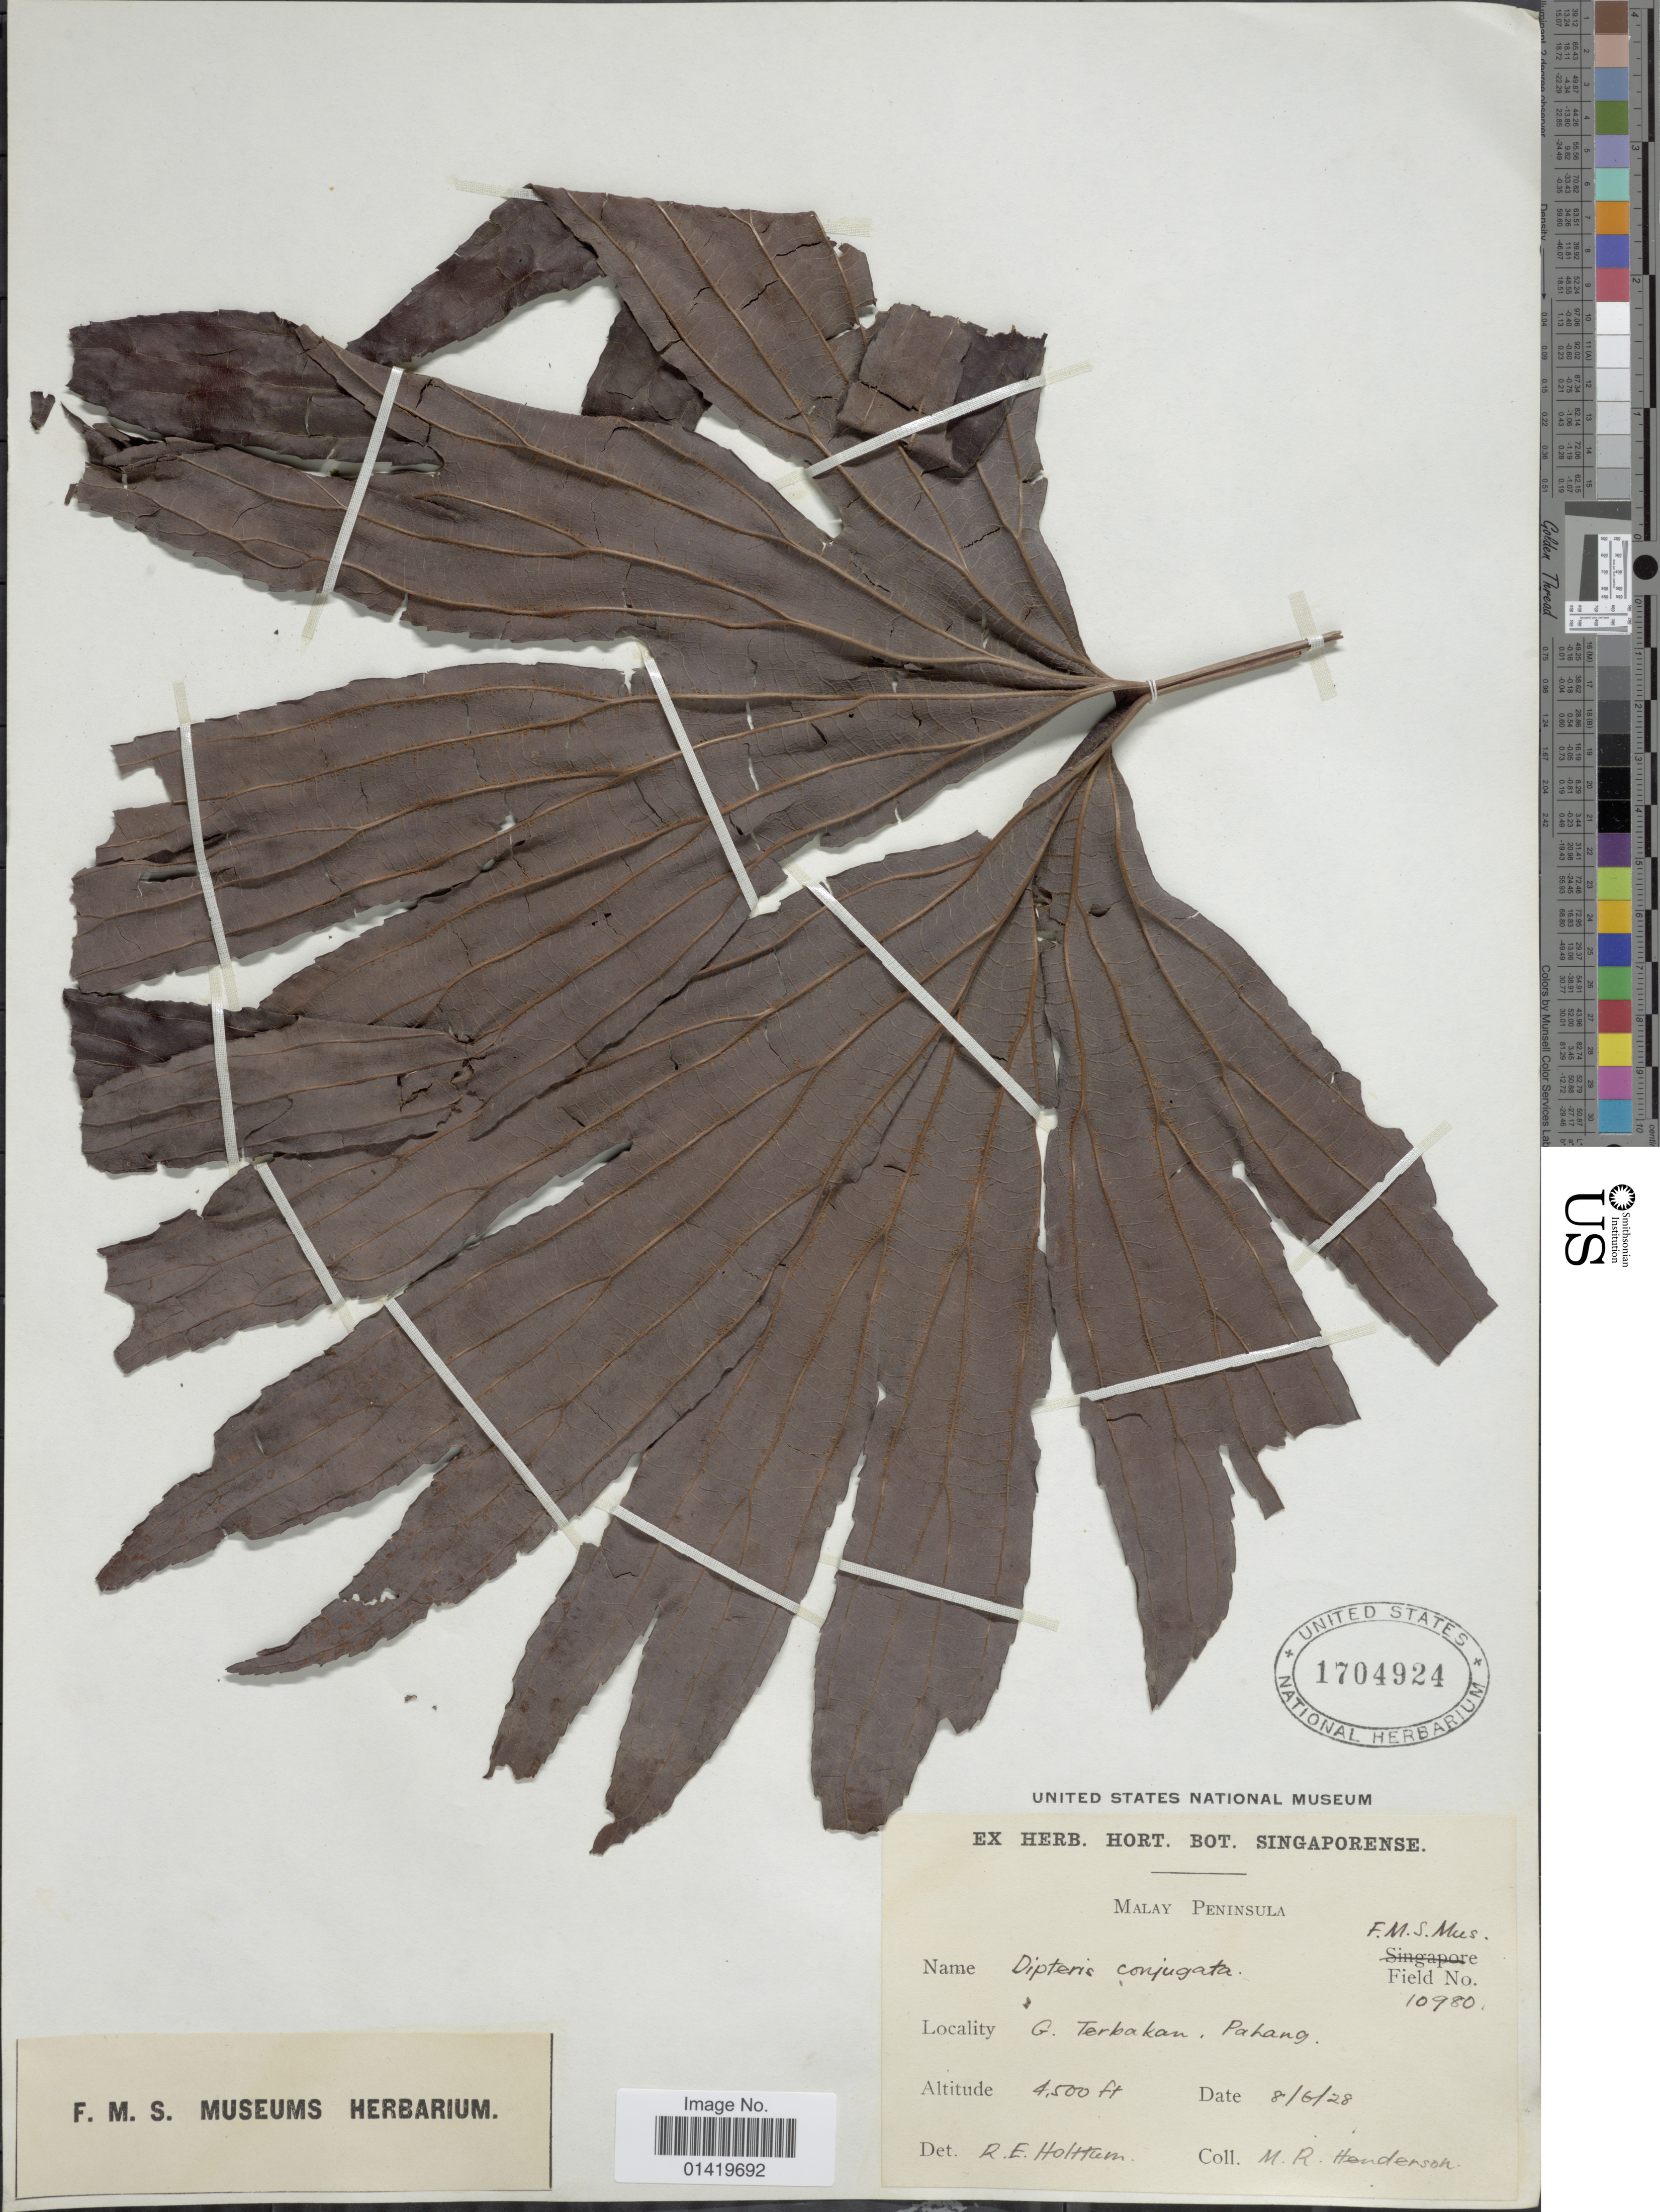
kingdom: Plantae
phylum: Tracheophyta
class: Polypodiopsida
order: Gleicheniales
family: Dipteridaceae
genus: Dipteris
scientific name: Dipteris conjugata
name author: Reinw.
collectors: M. Henderson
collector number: F.M.S. Mus. Field10980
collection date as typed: Transcribed d/m/y: 8/6/28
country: Malaysia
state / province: Pahang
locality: Malay Peninsula. G. Terbakan. Pahang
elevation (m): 1372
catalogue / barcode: US 1704924